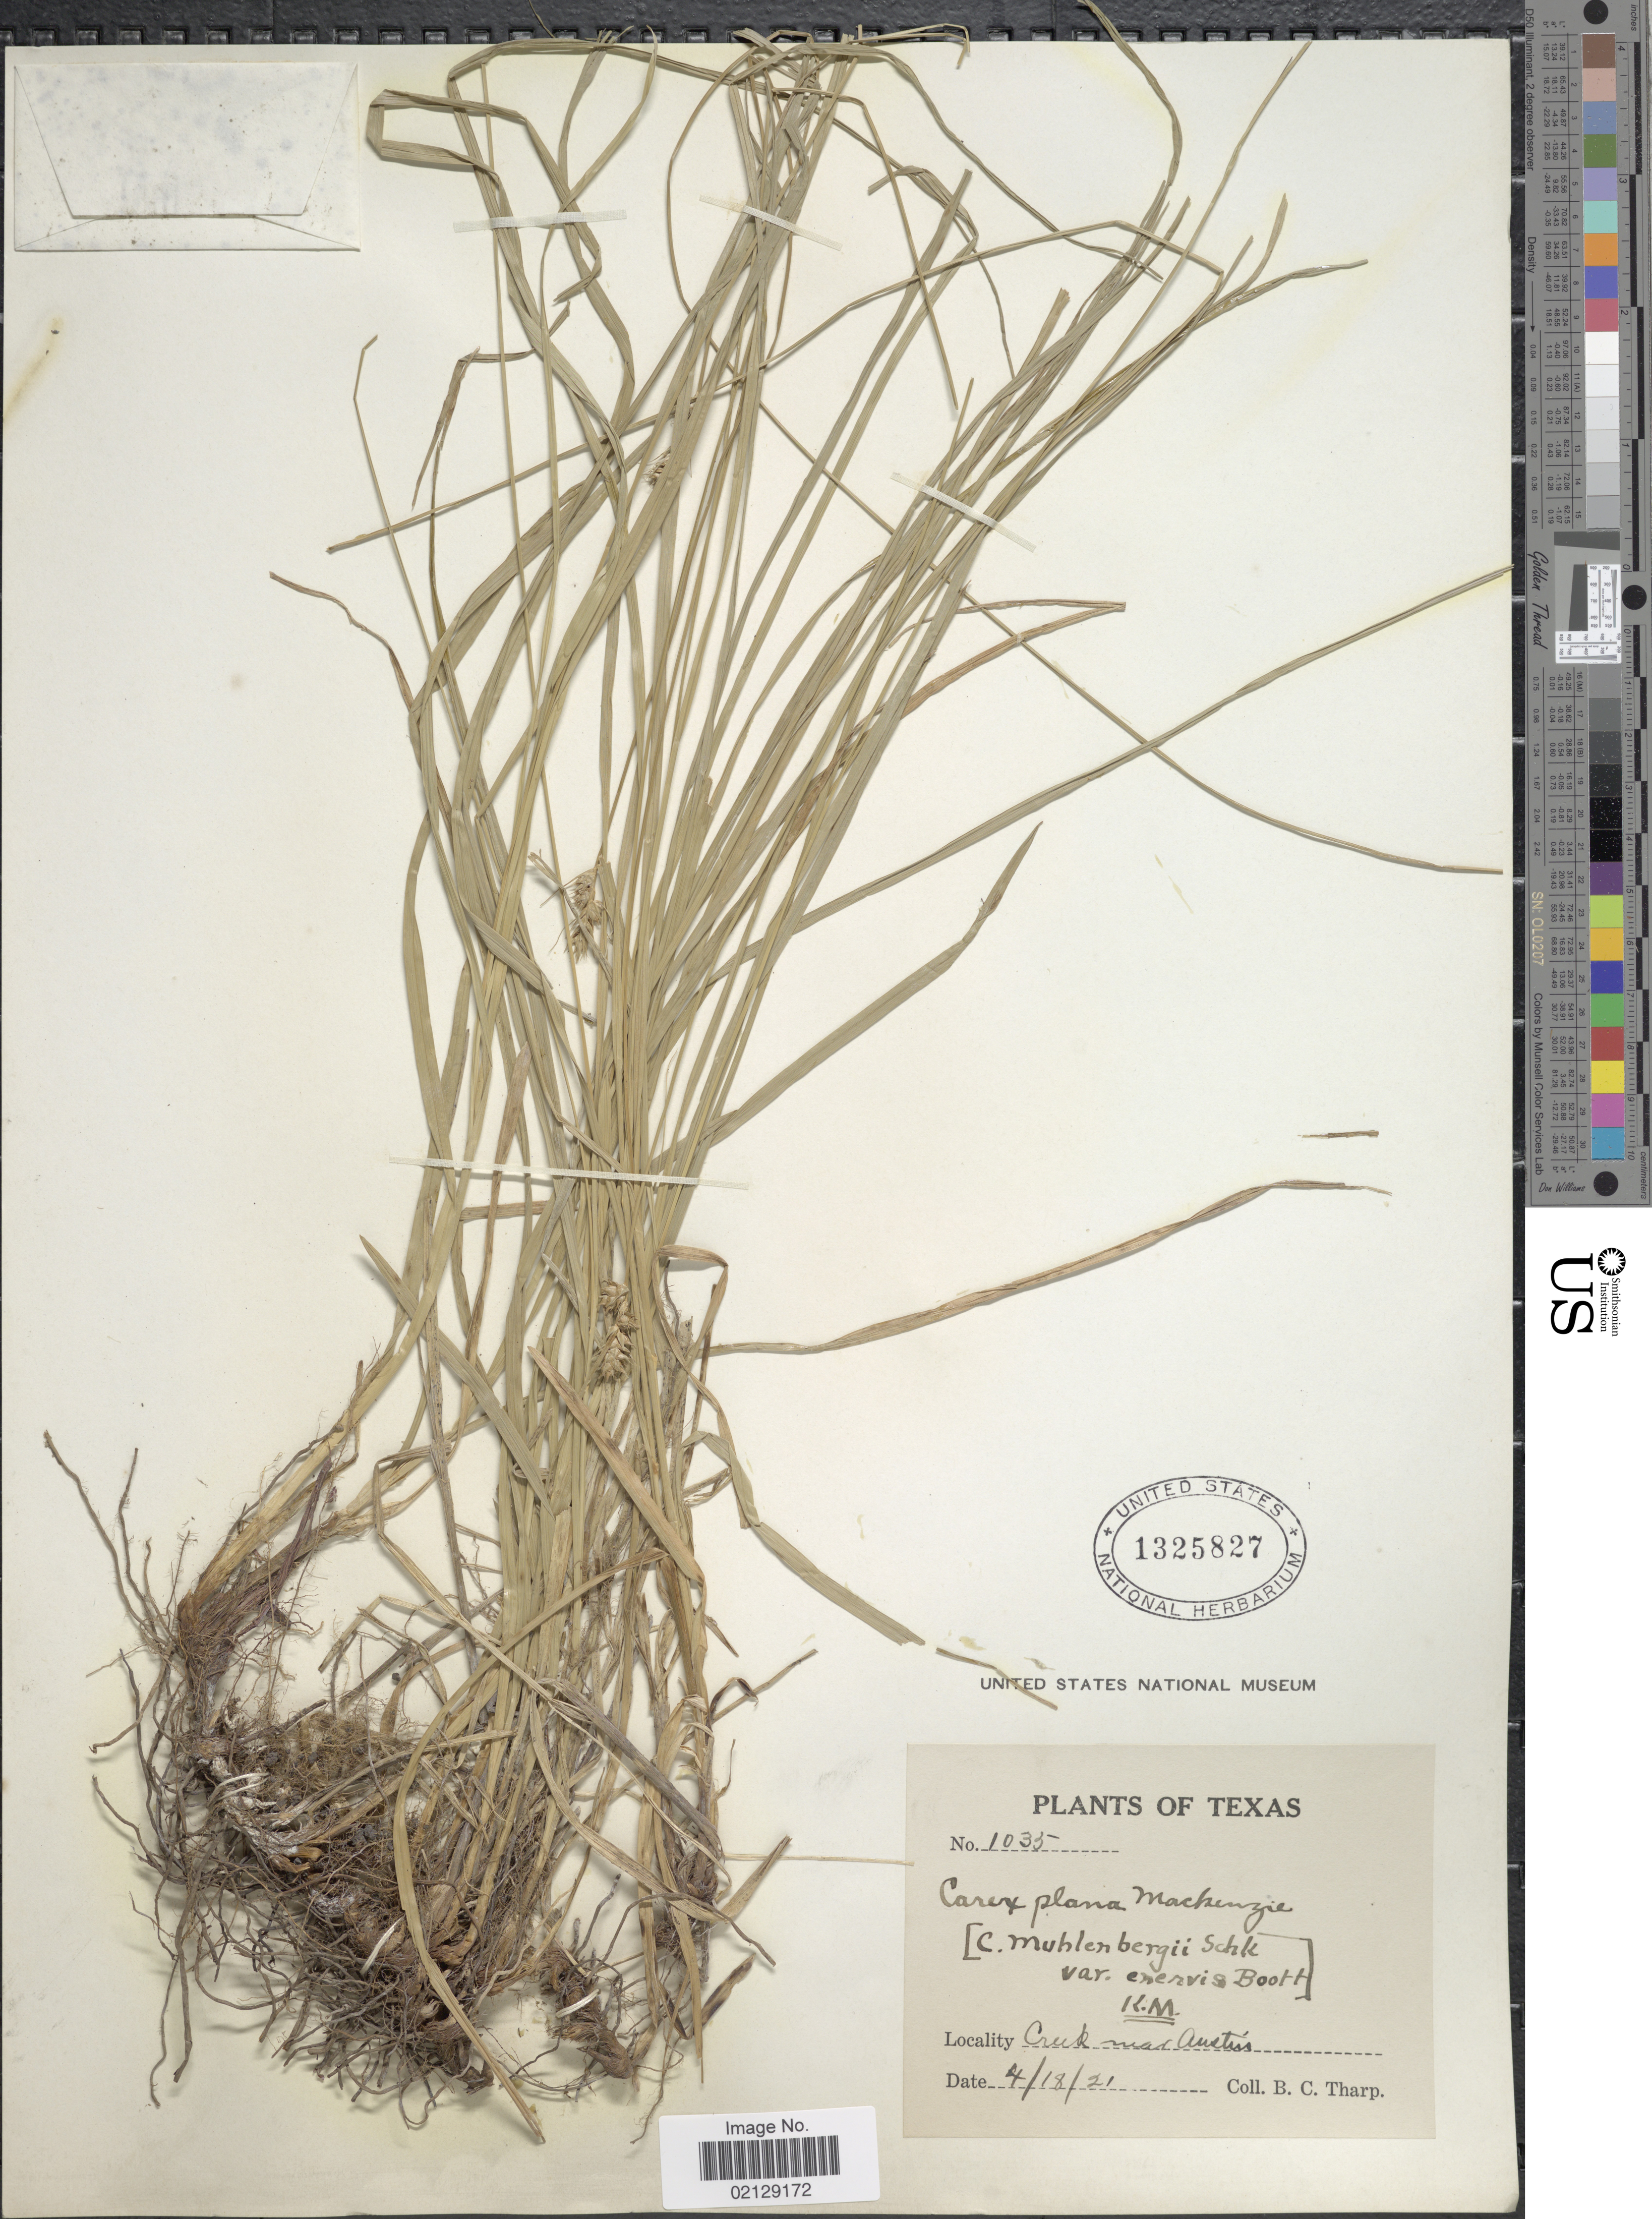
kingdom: Plantae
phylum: Tracheophyta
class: Liliopsida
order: Poales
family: Cyperaceae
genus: Carex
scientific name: Carex muehlenbergii var. enervis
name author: Boott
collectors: B. C. Tharp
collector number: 1035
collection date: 1921-04-18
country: United States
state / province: Texas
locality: Creek near Austin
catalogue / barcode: US 1325827